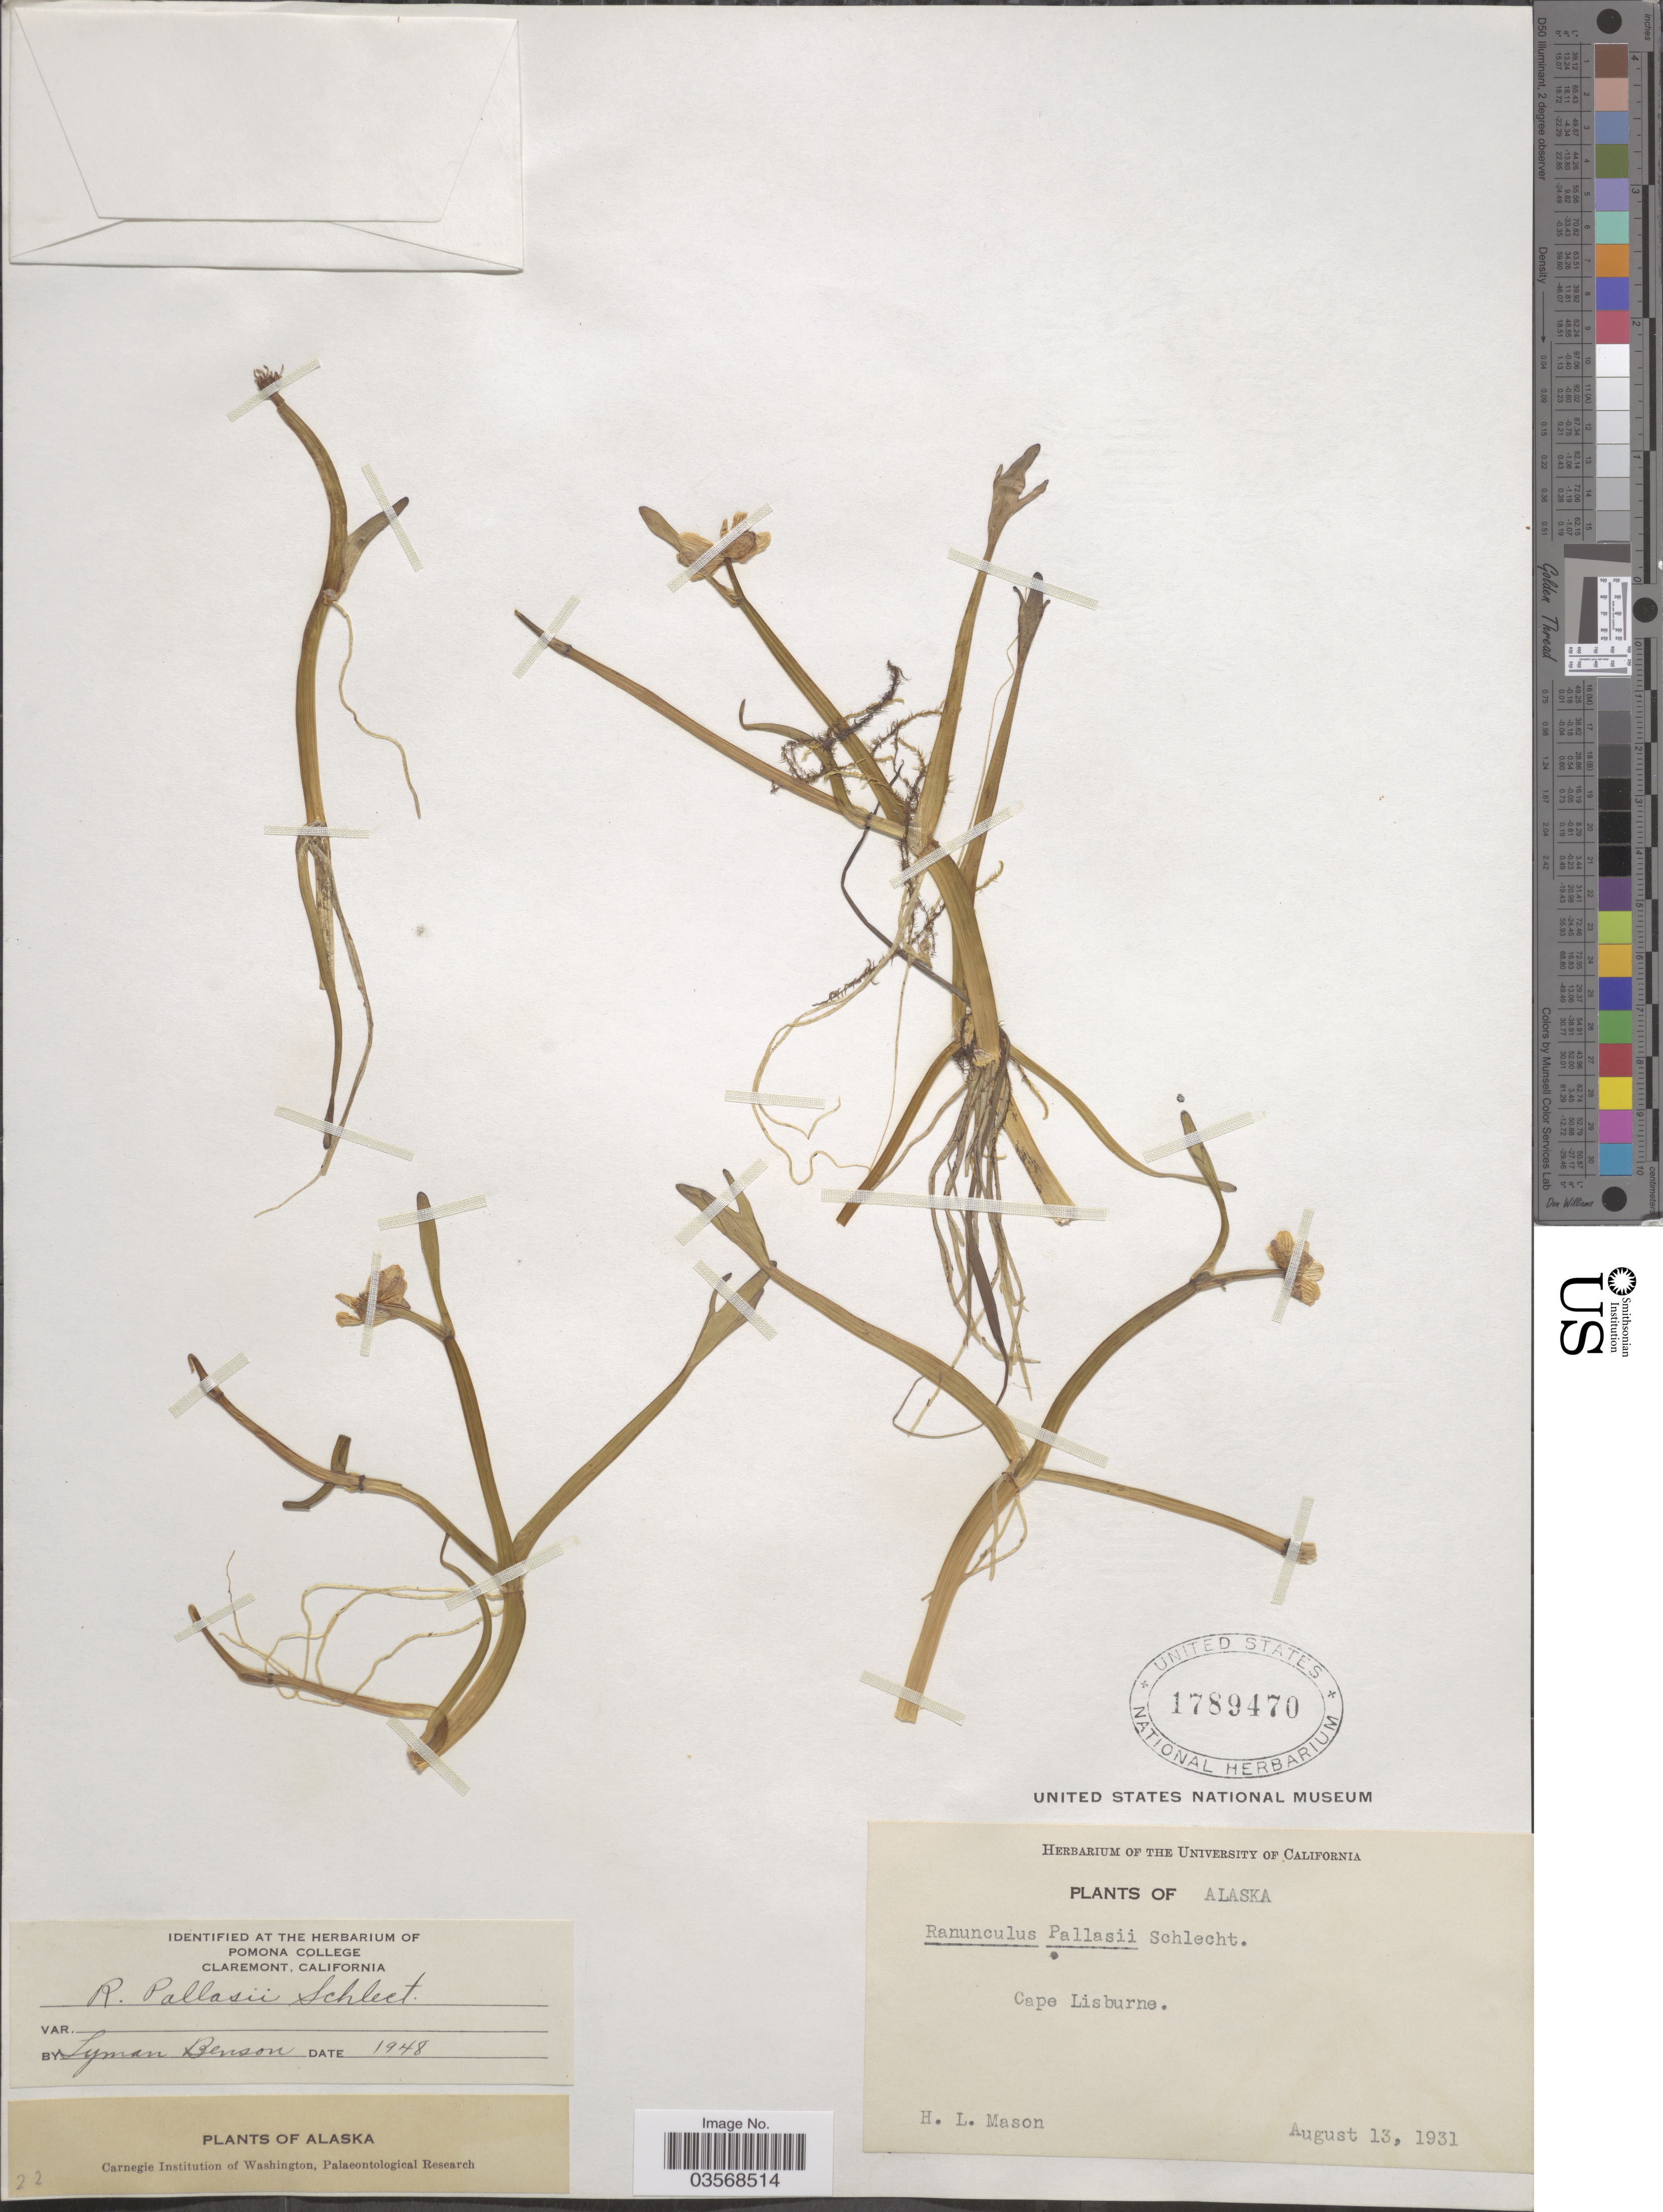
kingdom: Plantae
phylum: Tracheophyta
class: Magnoliopsida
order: Ranunculales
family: Ranunculaceae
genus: Ranunculus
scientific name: Ranunculus pallasii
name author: Schltdl.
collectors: H. L. Mason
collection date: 1931-08-13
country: United States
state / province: Alaska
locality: Cape Lisburne.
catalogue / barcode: US 1789470